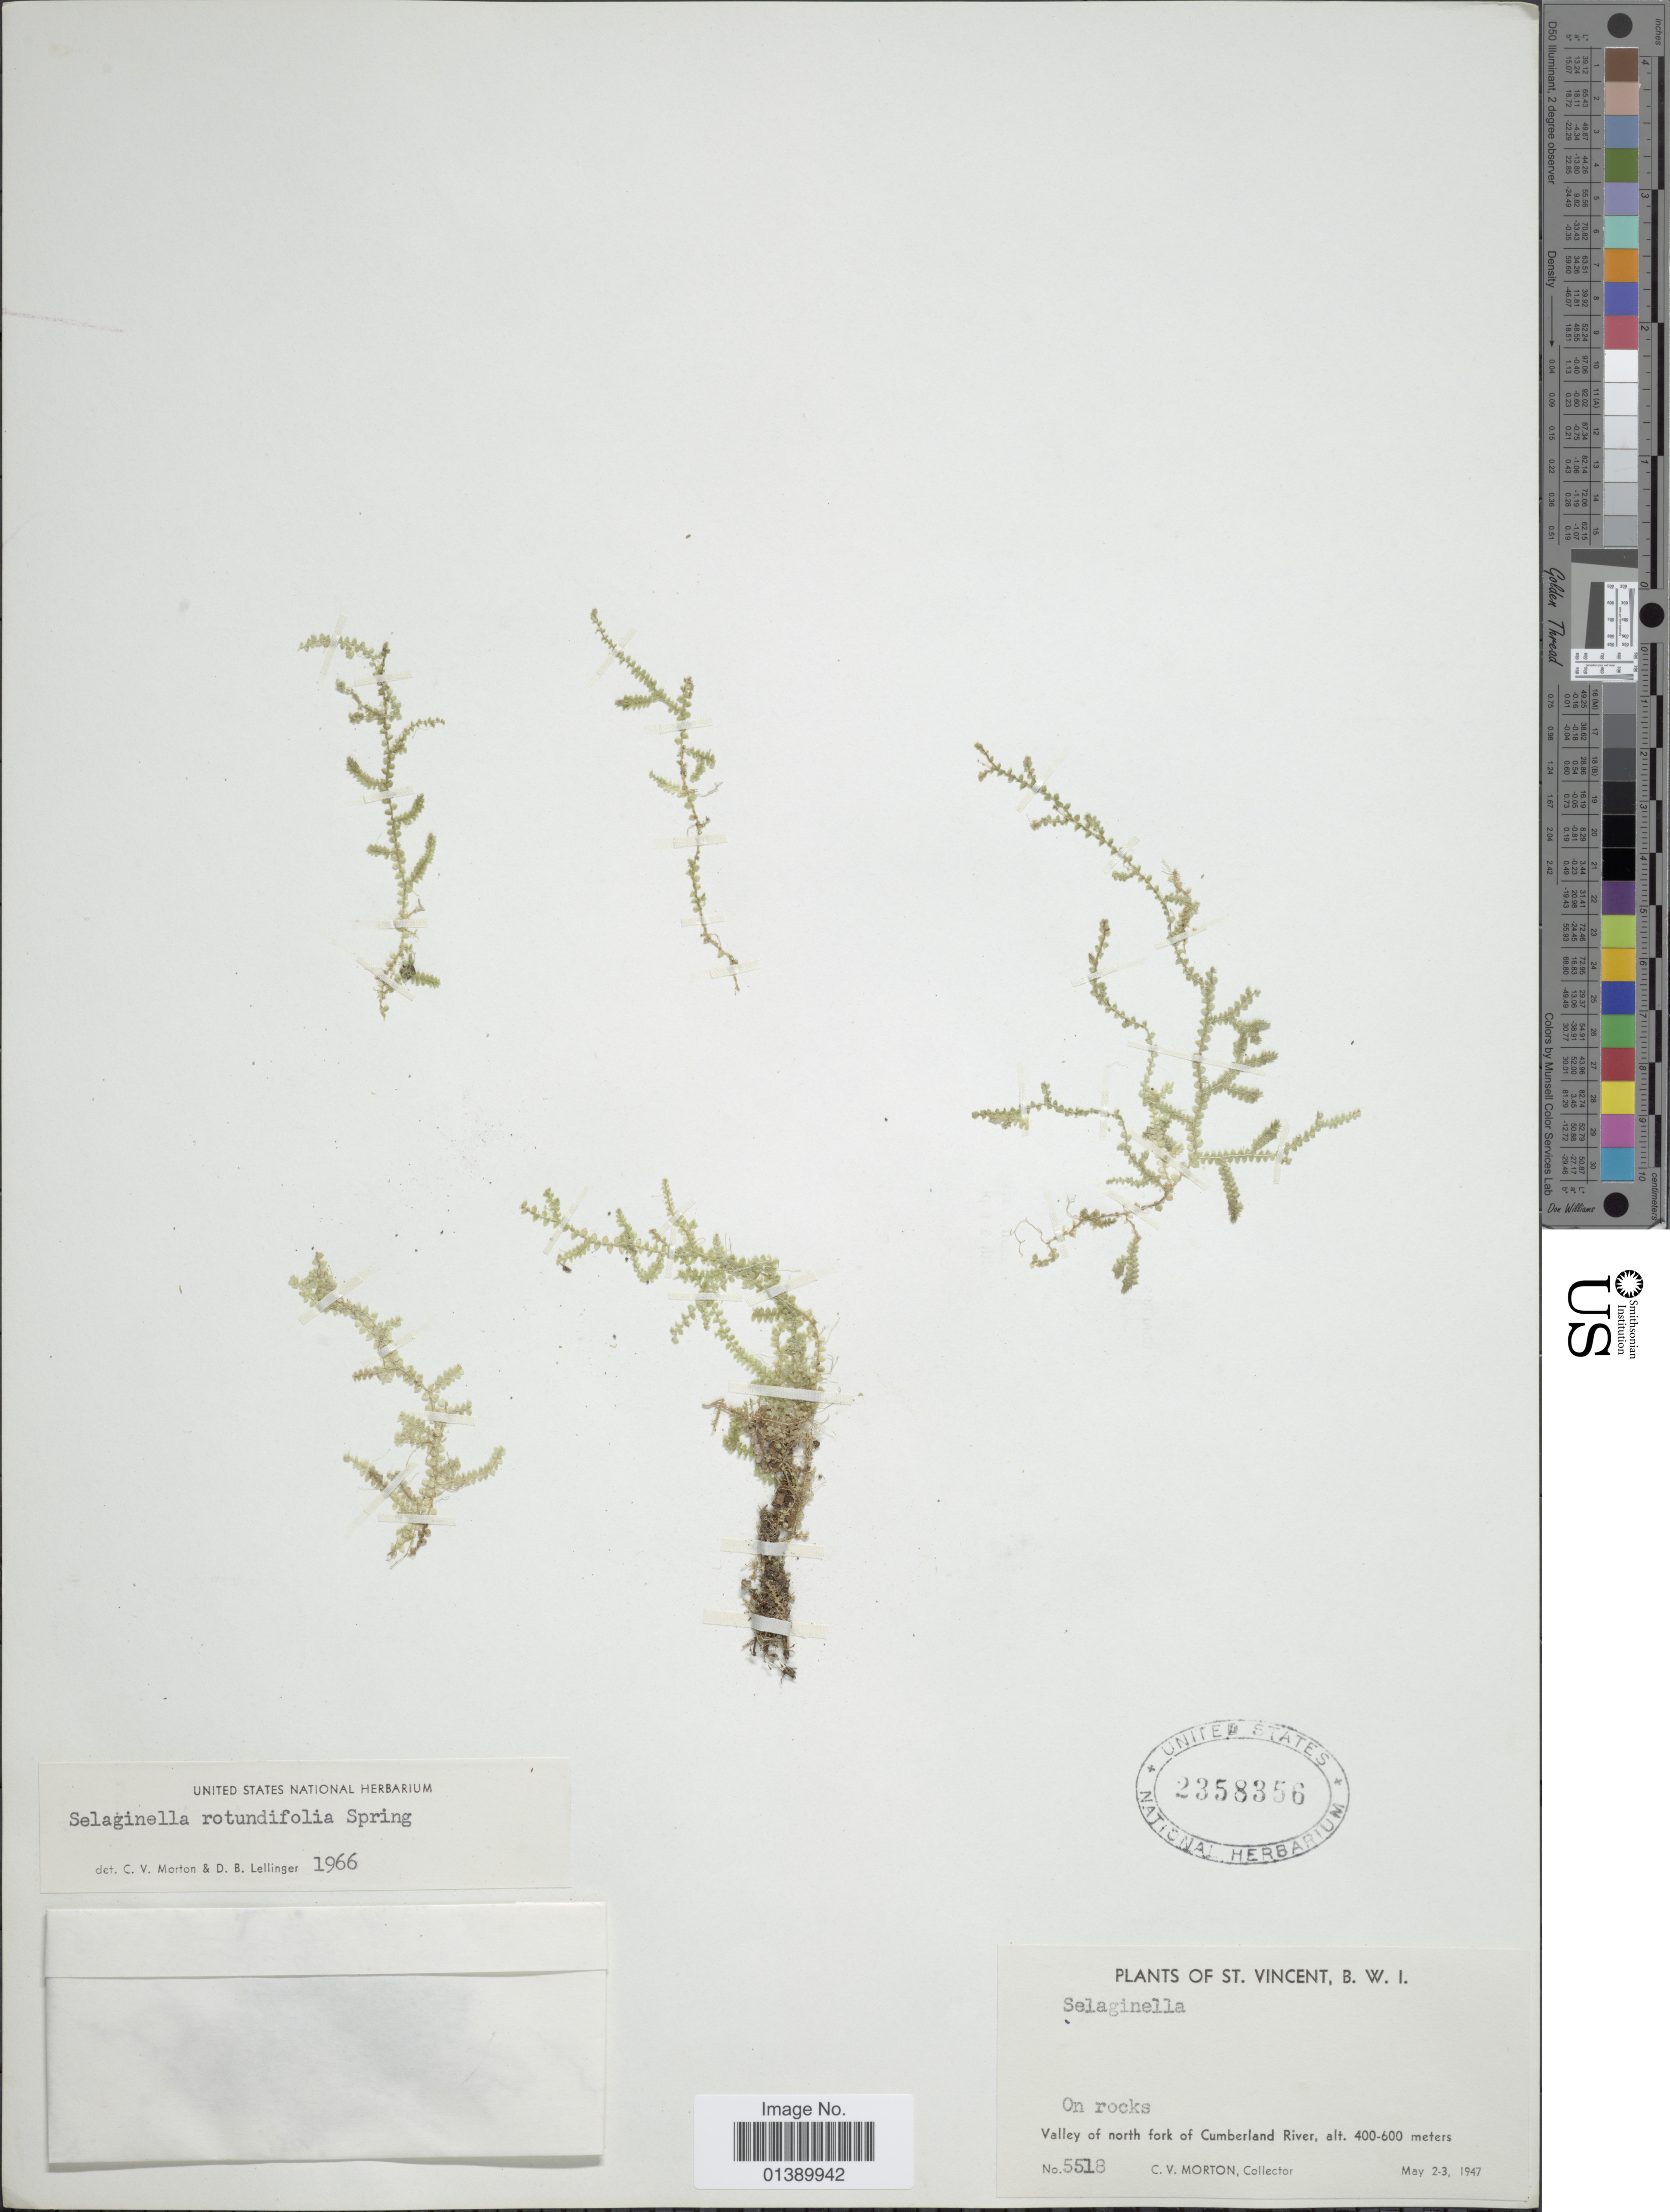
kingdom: Plantae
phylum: Tracheophyta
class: Lycopodiopsida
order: Selaginellales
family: Selaginellaceae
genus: Selaginella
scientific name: Selaginella rotundifolia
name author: Spring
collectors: C. V. Morton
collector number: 5518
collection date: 1947-05-02/1947-05-03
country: St. Vincent - Grenadines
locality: St. Vincent, B.W.I., Valley of north fork of Cumberland River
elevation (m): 400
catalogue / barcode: US 2358356